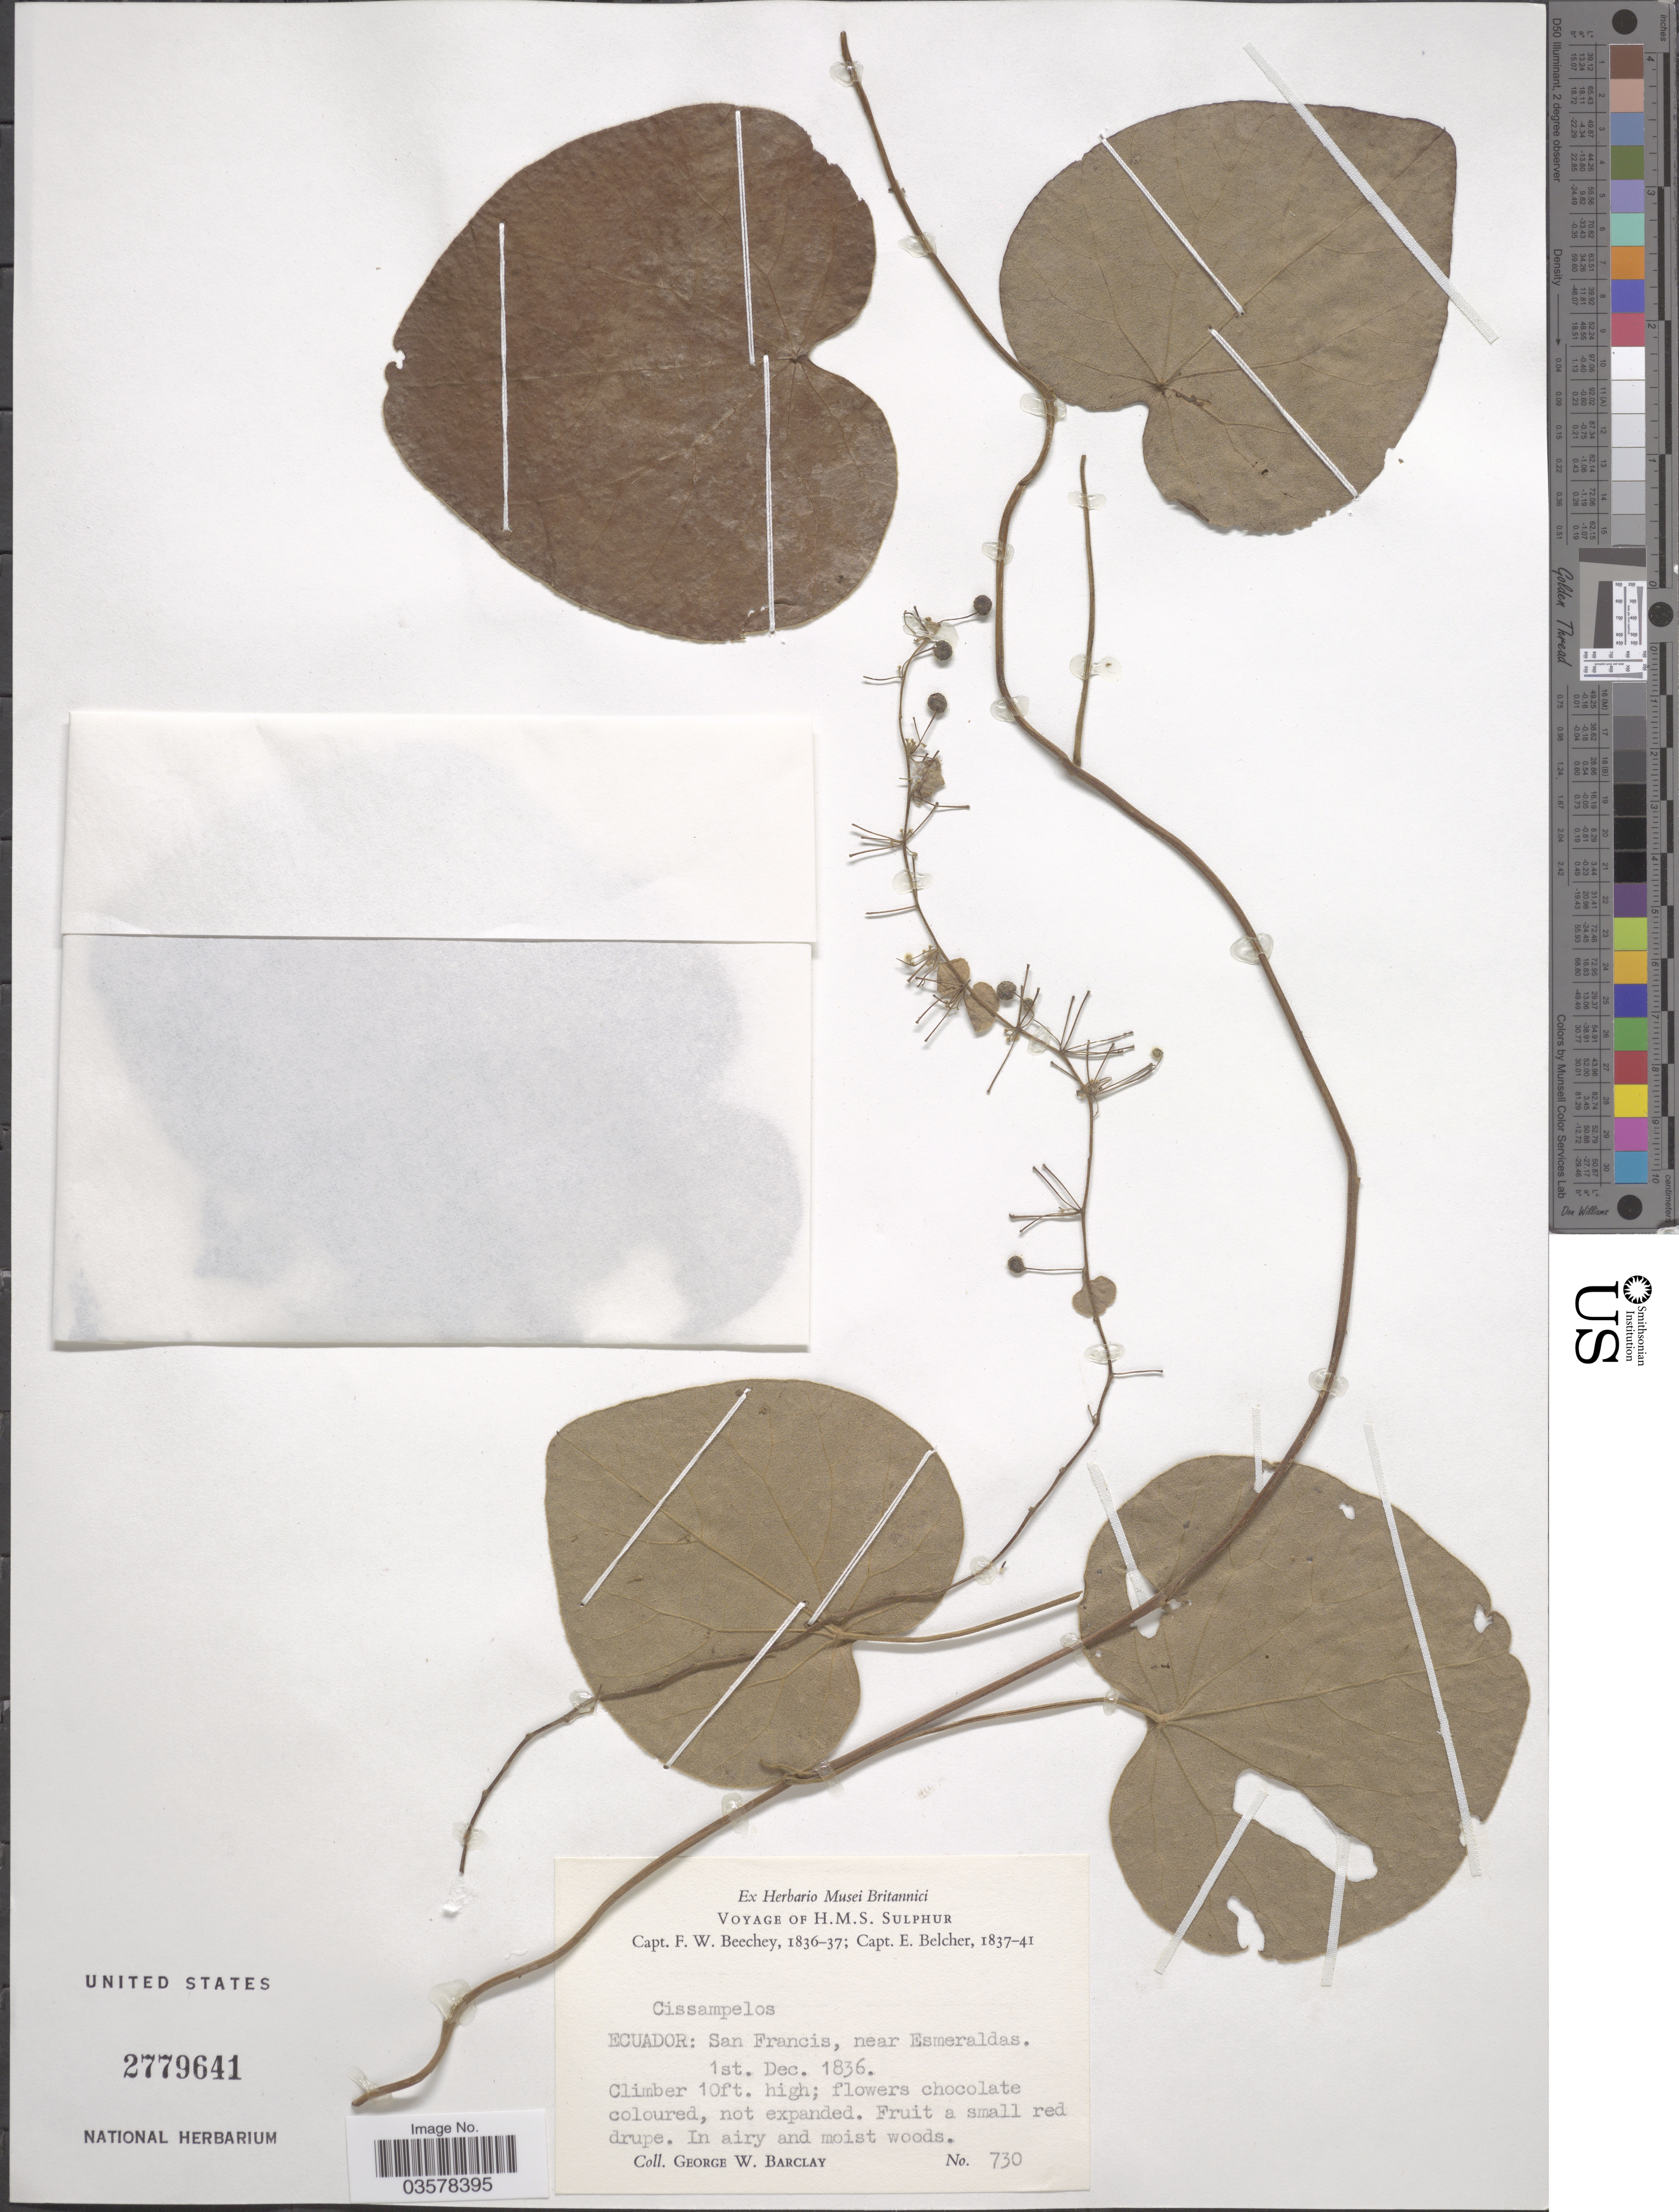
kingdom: Plantae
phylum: Tracheophyta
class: Magnoliopsida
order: Ranunculales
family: Menispermaceae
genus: Cissampelos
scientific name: Cissampelos sp.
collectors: G. W. Barclay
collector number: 730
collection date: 1836-12-01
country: Ecuador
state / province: Esmeraldas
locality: San Francis, near Esmeraldas.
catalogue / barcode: US 2779641